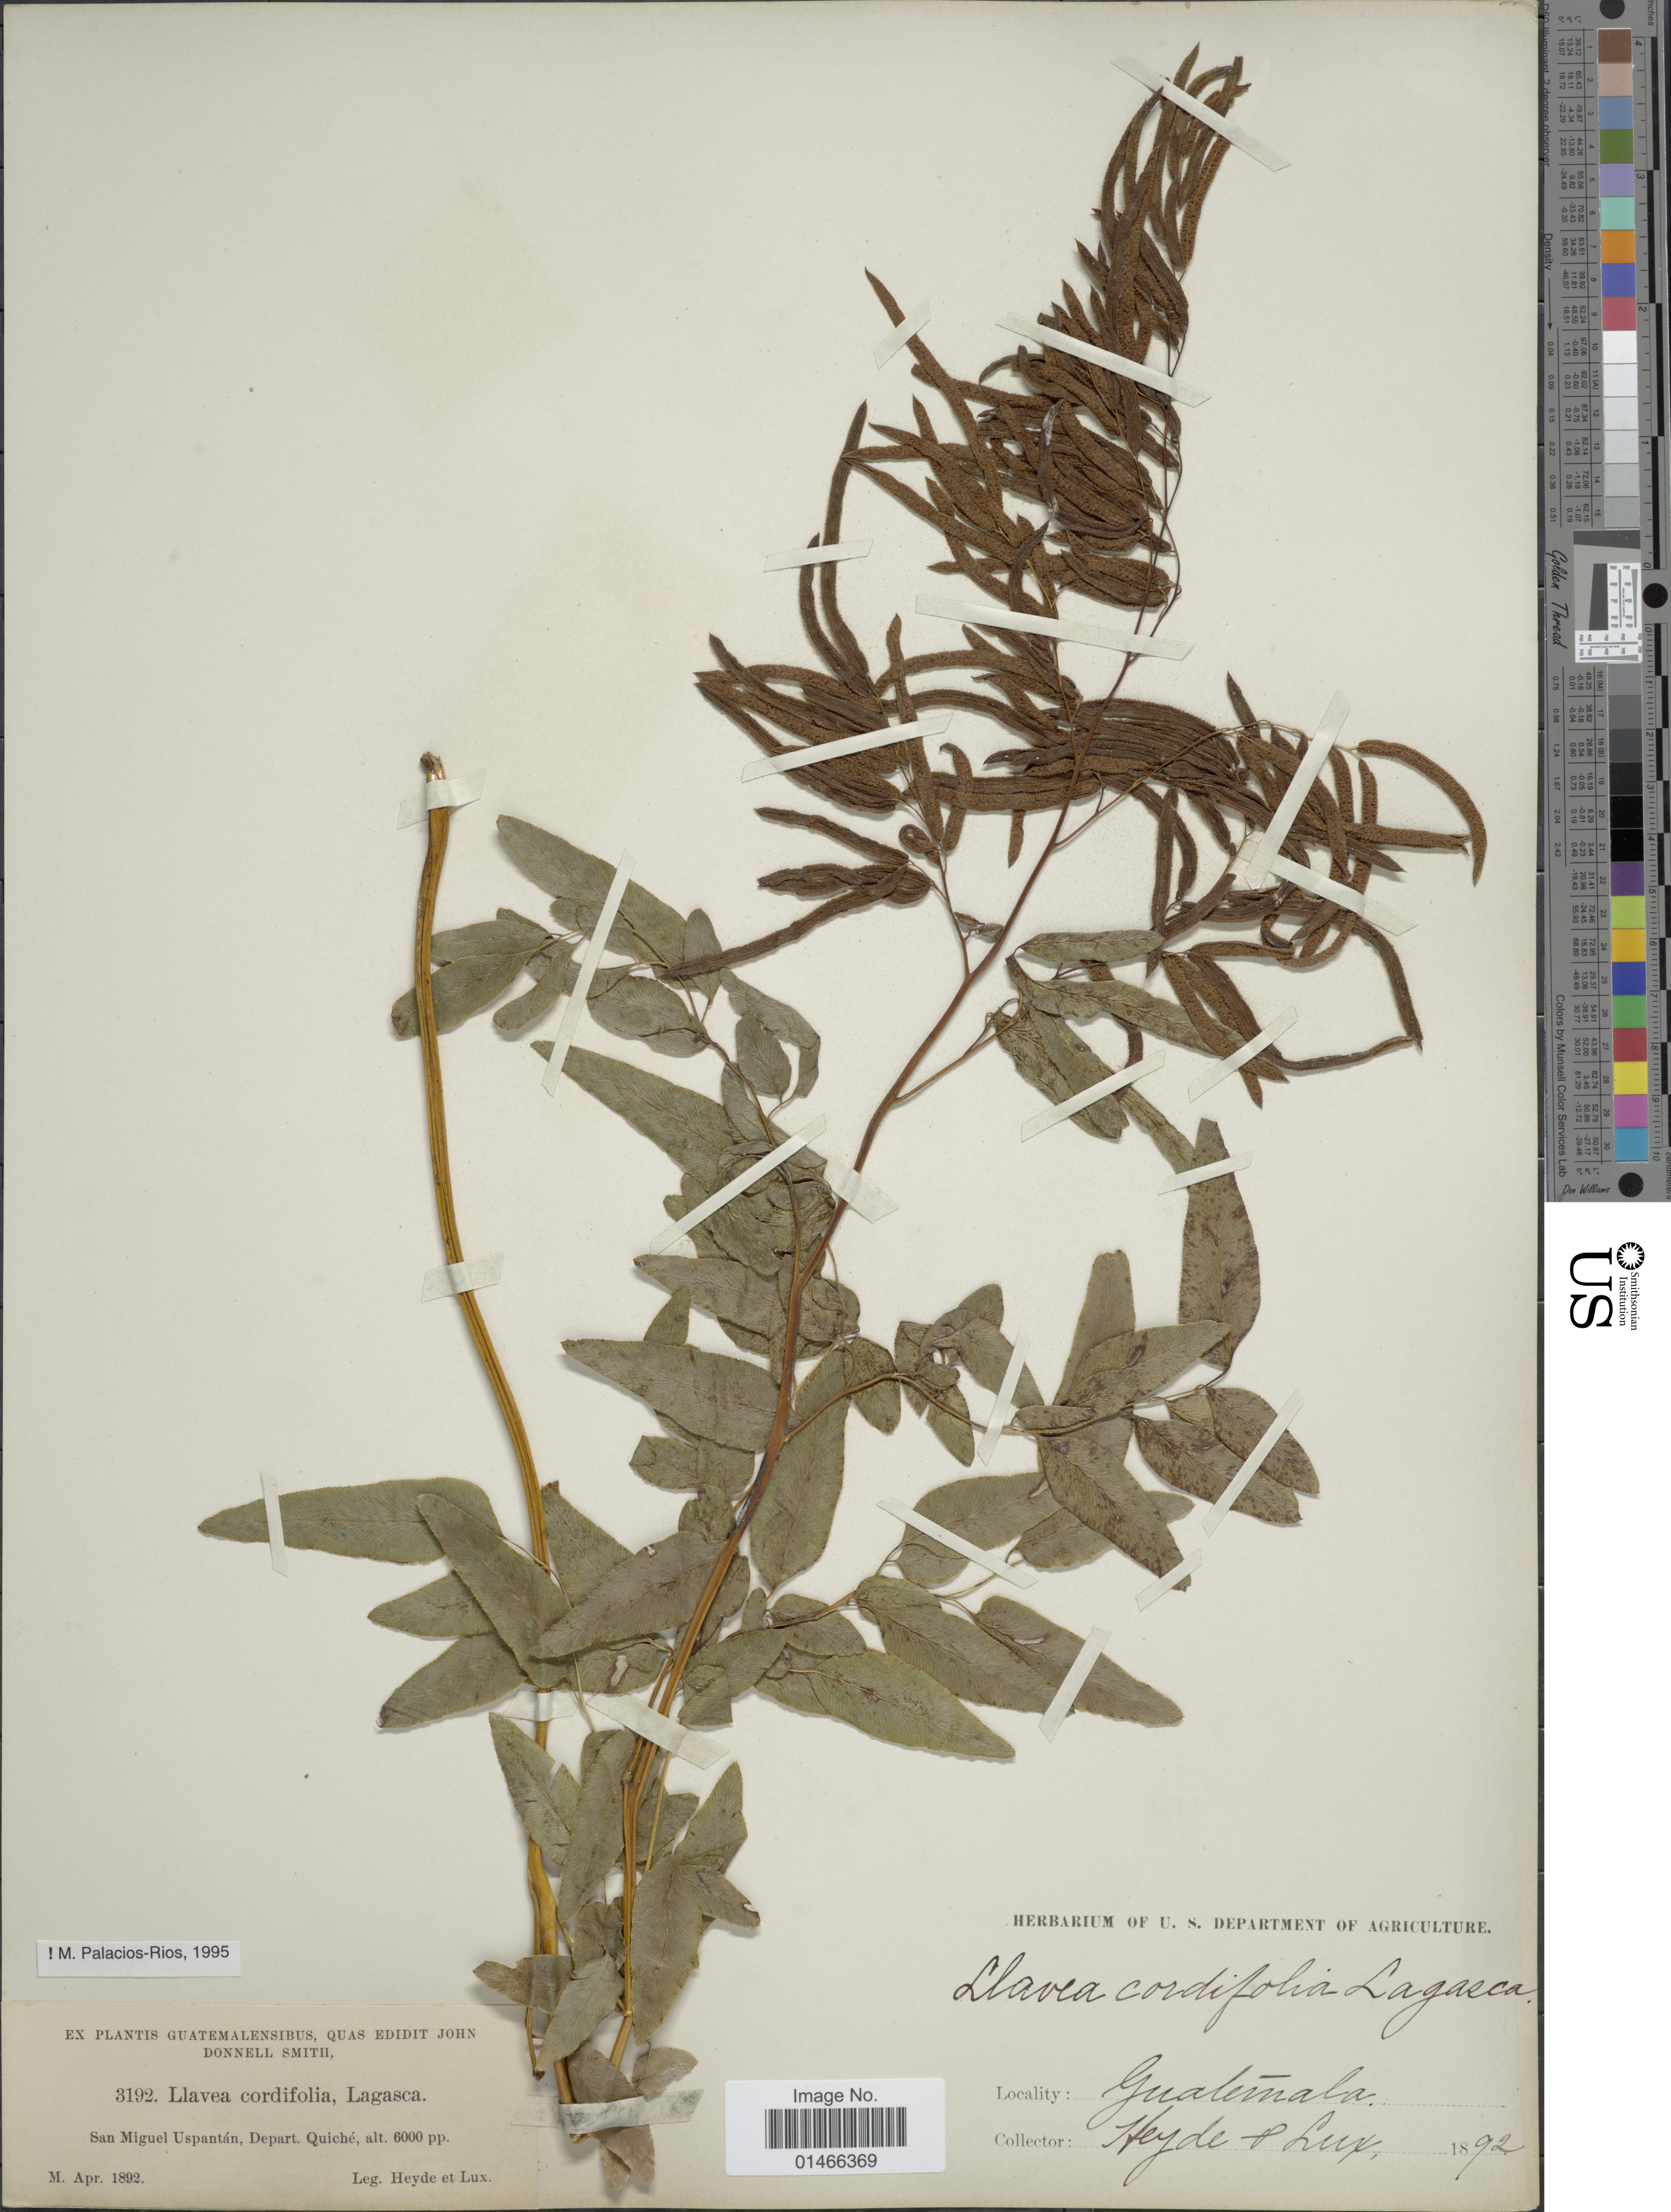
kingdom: Plantae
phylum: Tracheophyta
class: Polypodiopsida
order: Polypodiales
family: Pteridaceae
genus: Llavea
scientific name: Llavea cordifolia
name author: Lag.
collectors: Heyde & Lux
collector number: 3192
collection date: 1892-04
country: Guatemala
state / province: El Quiché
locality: San Miguel Uspantan, Depart. Quiche.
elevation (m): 1829